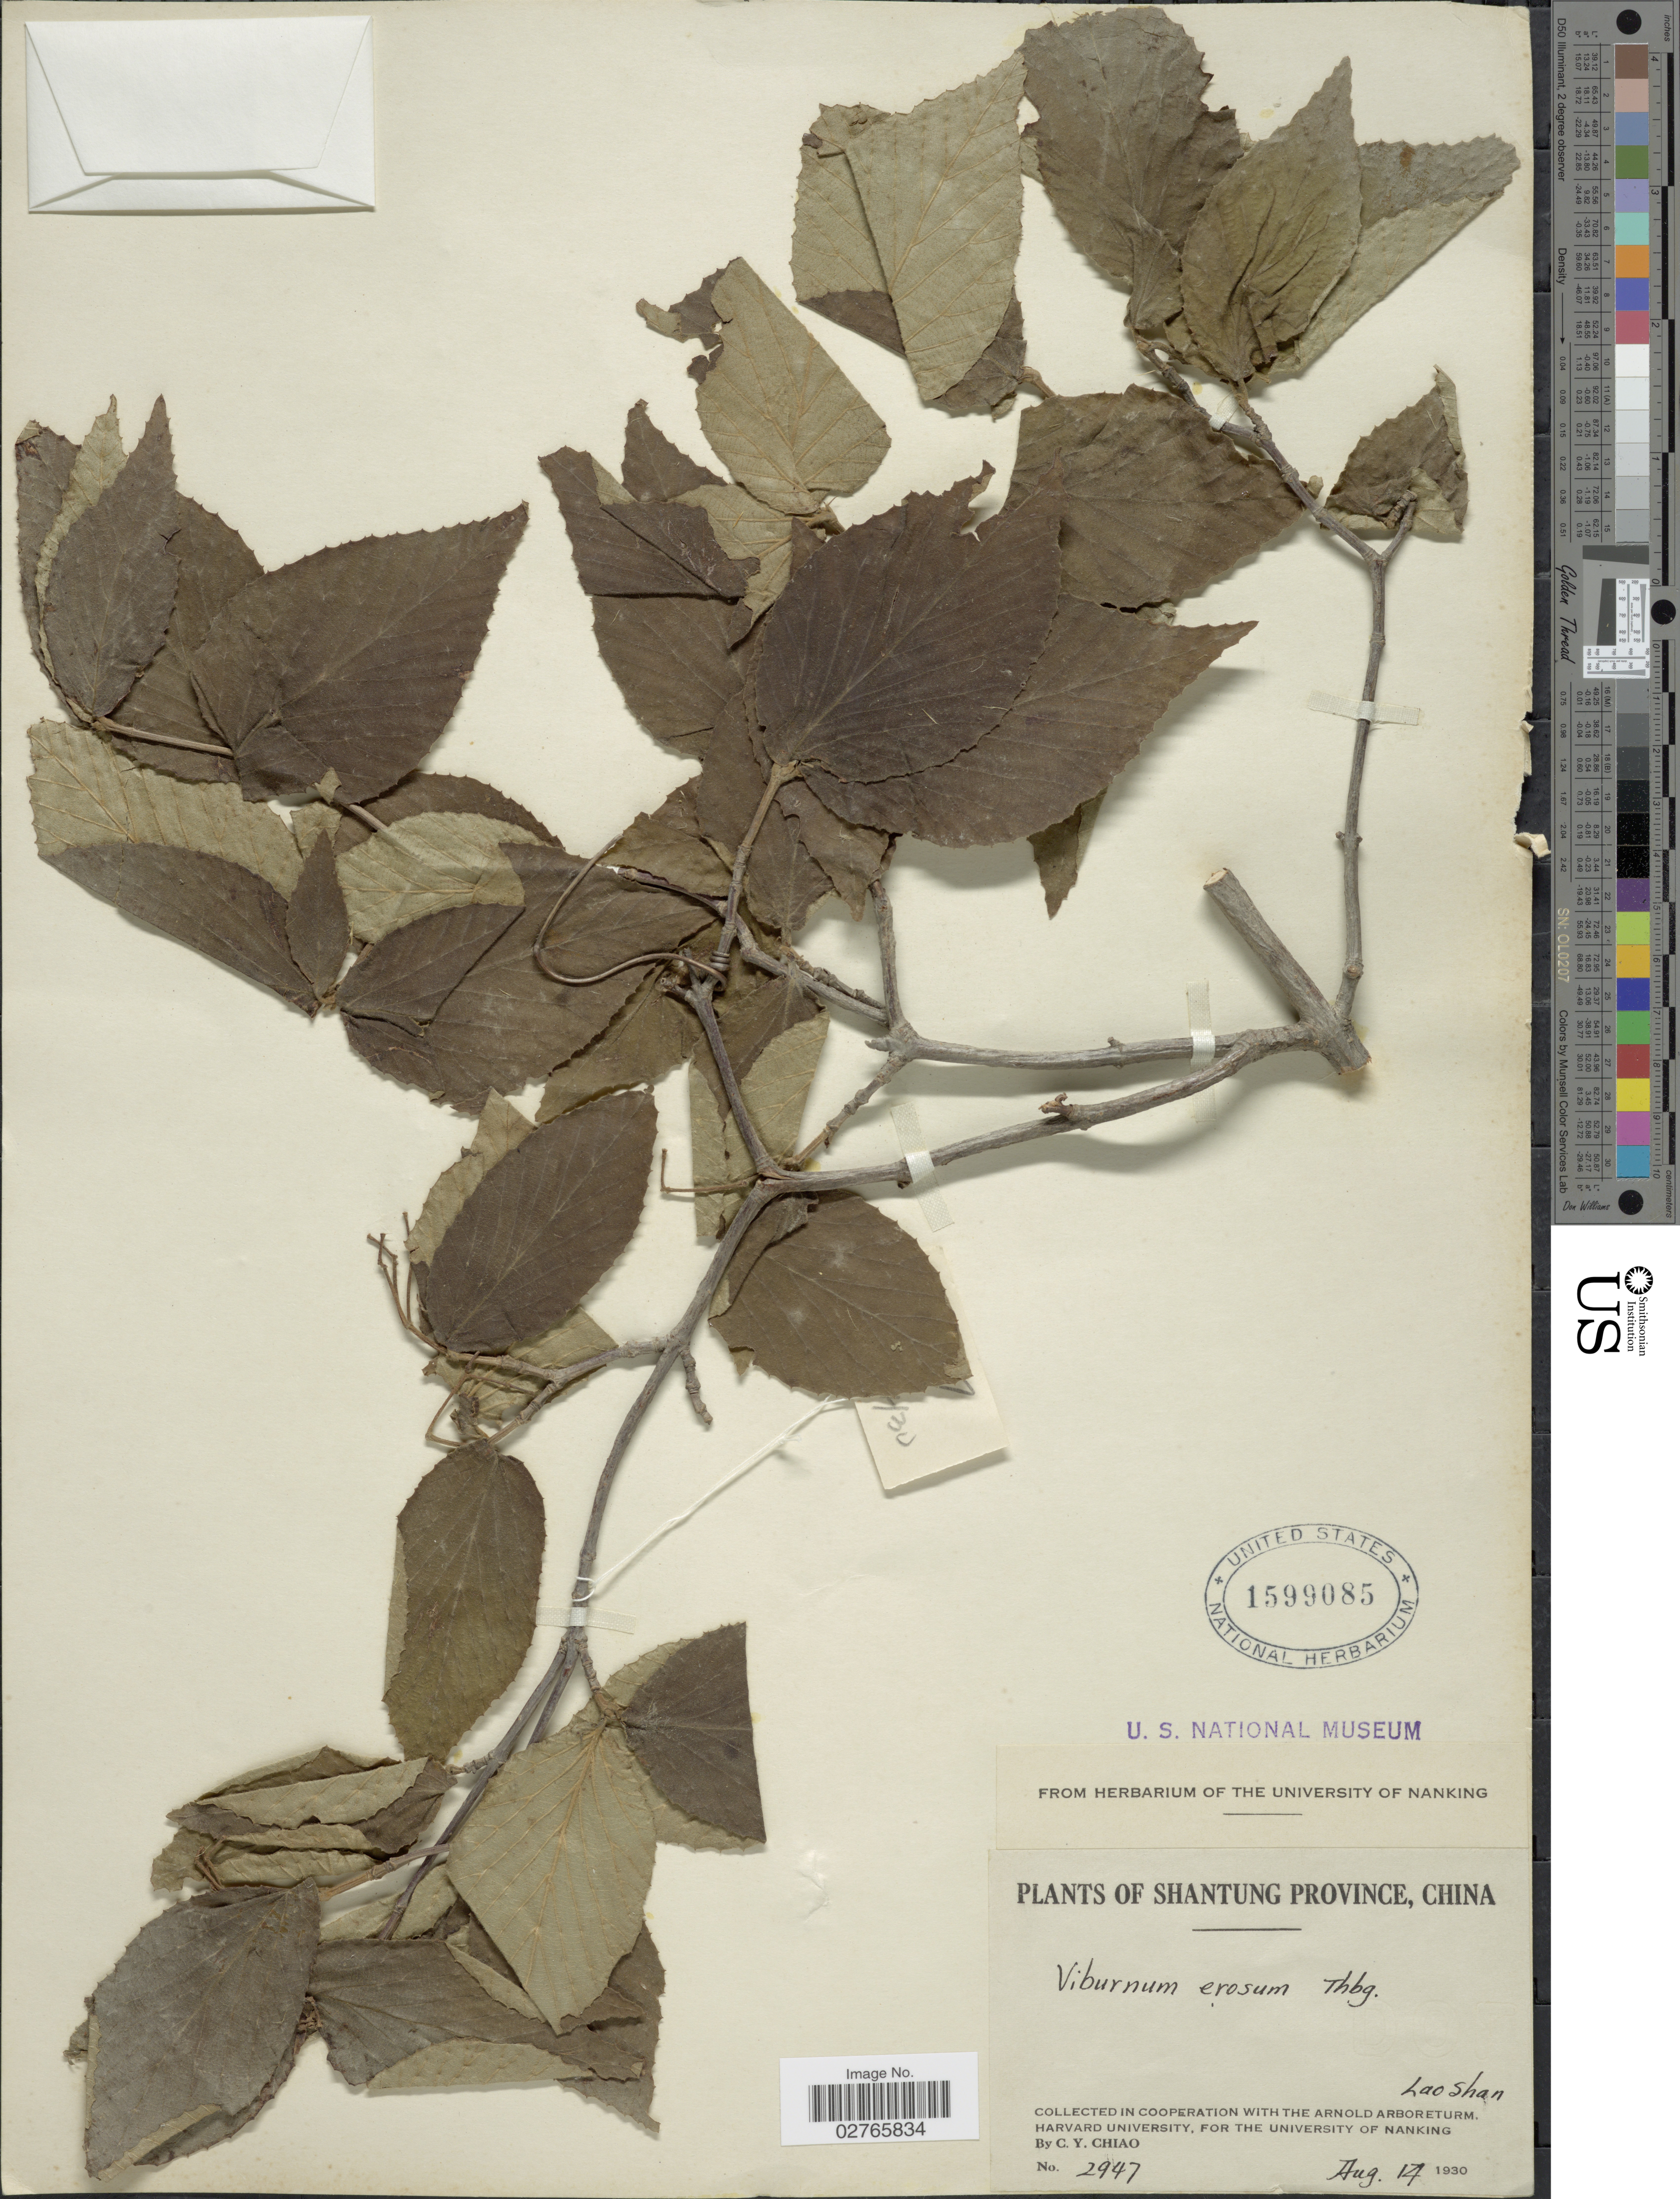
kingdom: Plantae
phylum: Tracheophyta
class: Magnoliopsida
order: Dipsacales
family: Viburnaceae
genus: Viburnum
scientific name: Viburnum erosum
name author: Thunb.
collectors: C. Y. Chiao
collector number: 2947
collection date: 1930-08-14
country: China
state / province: Shandong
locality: Shantung Province. Lao Shan.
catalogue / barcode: US 1599085